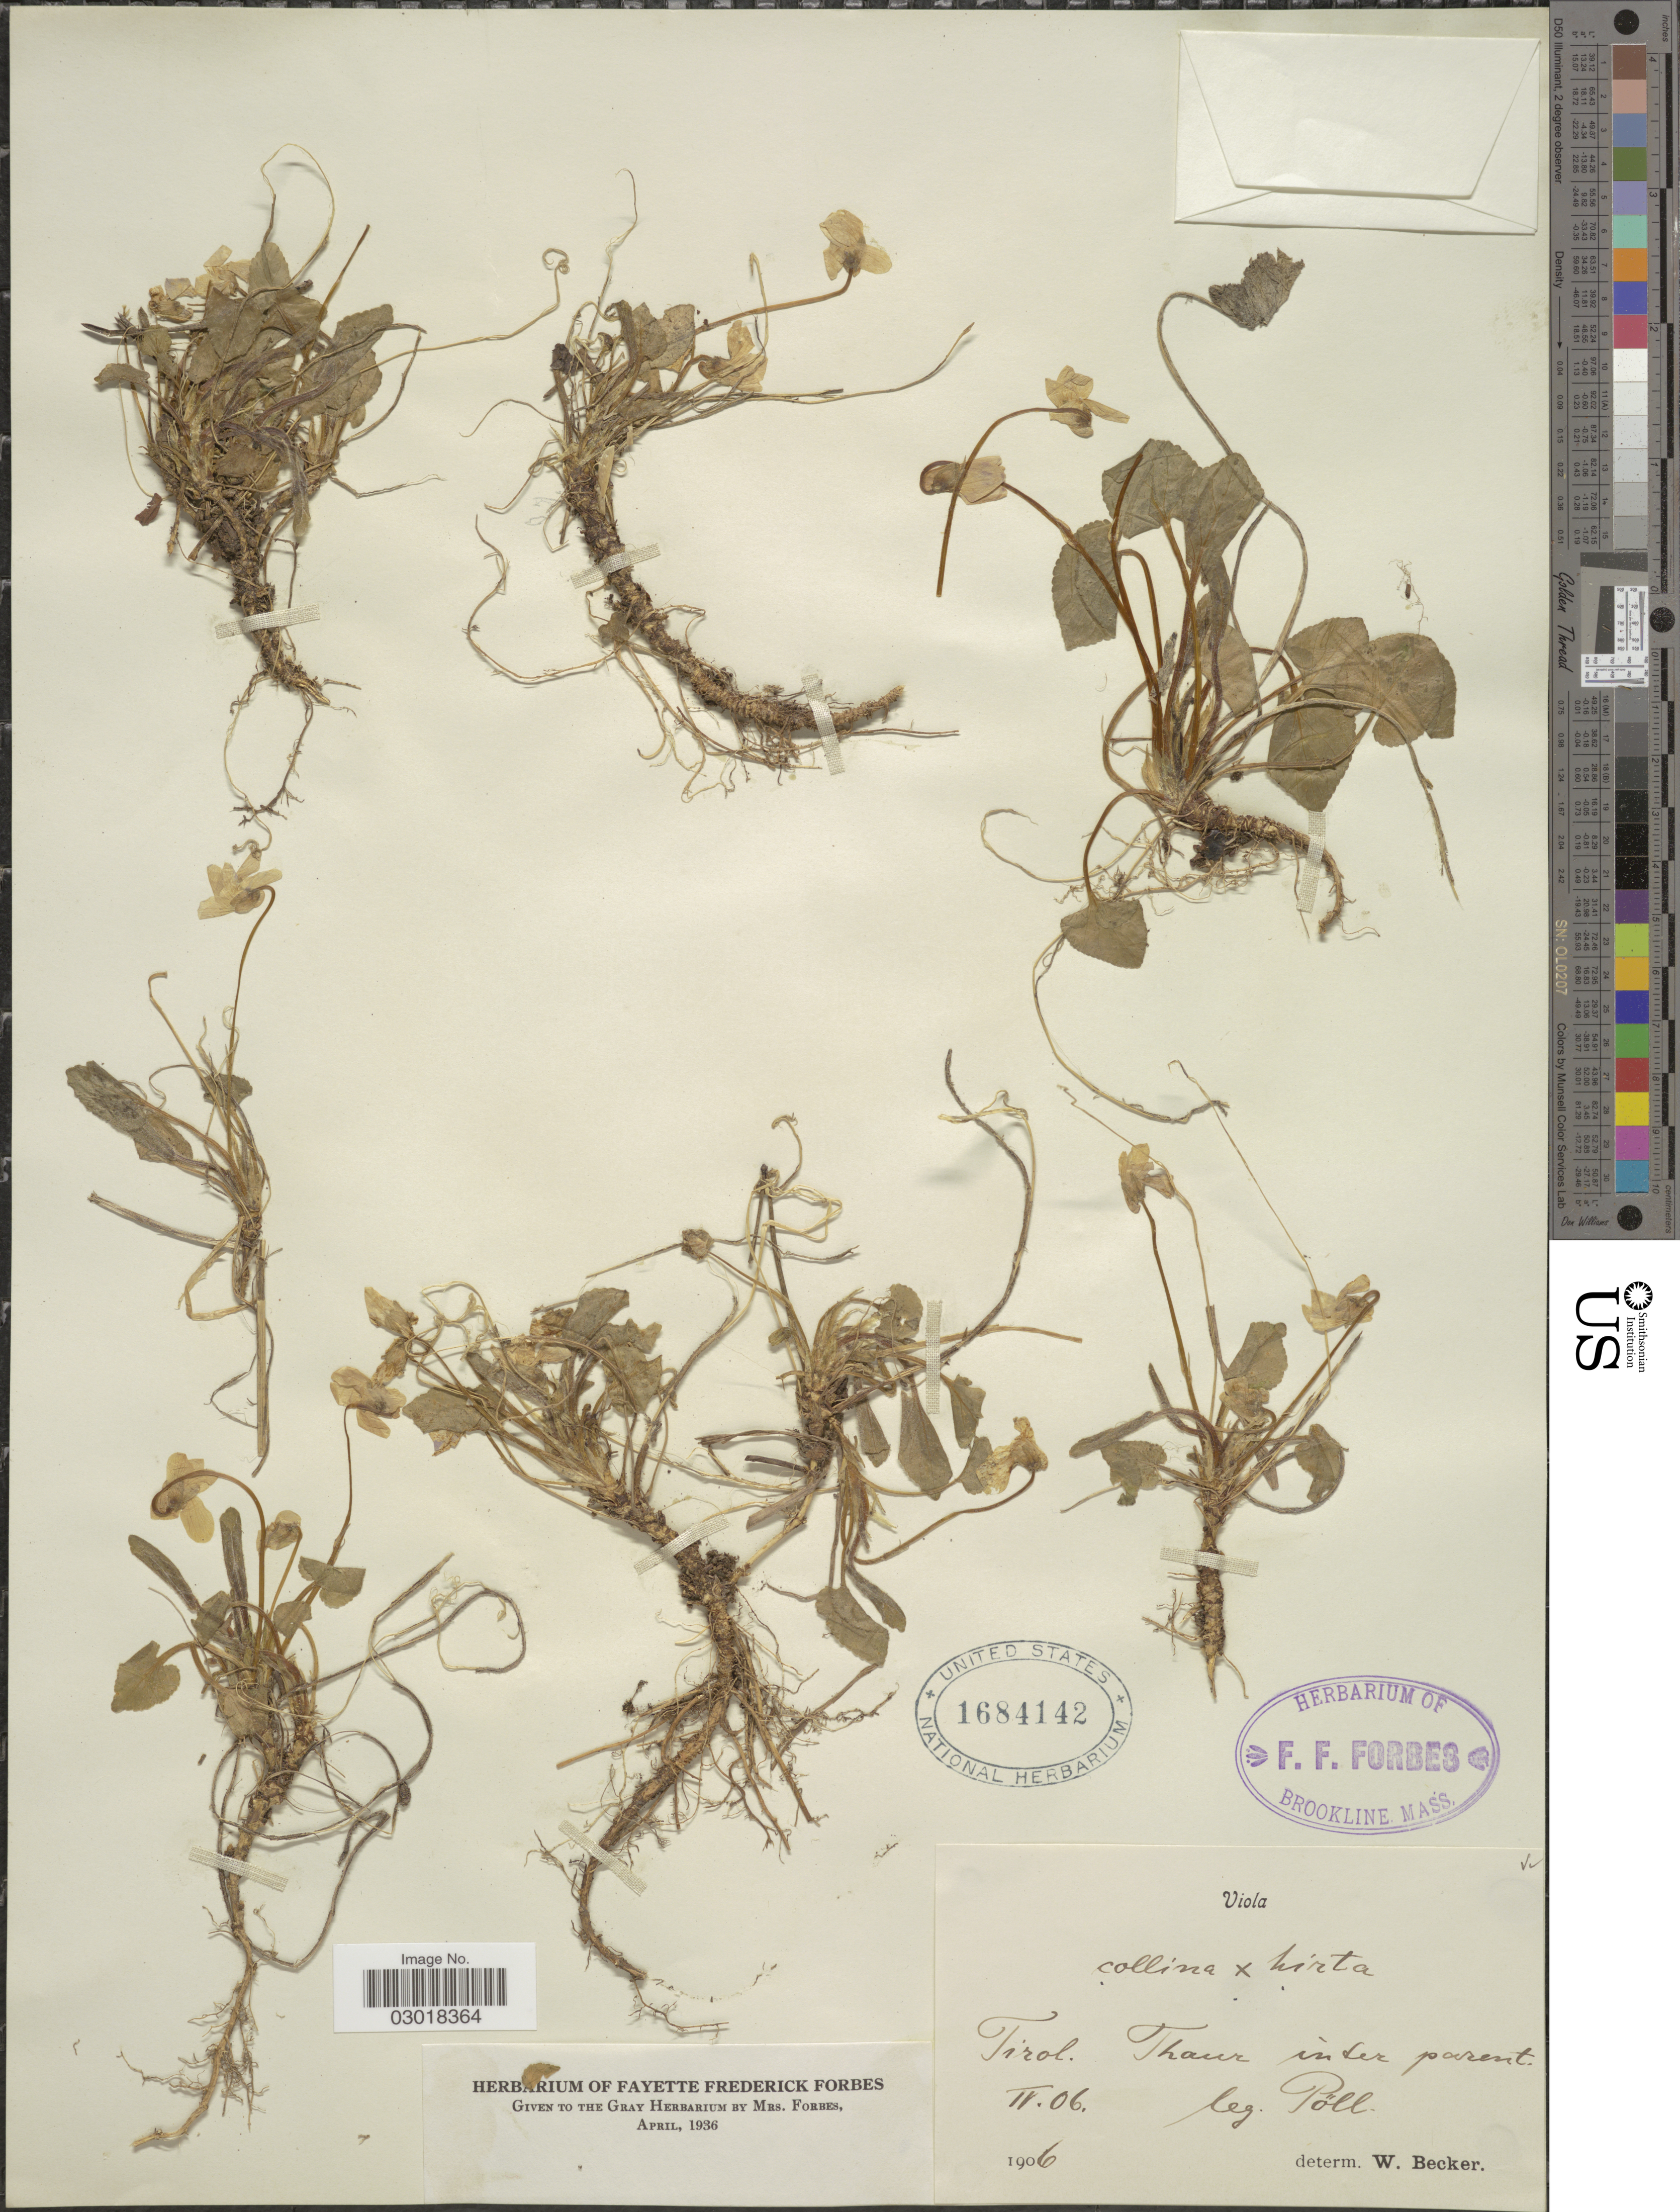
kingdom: Plantae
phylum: Tracheophyta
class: Magnoliopsida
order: Malpighiales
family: Violaceae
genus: Viola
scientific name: Viola collina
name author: Besser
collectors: Poll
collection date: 1906-04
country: Austria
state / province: Tirol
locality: Thaur inter parent.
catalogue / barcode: US 1684142